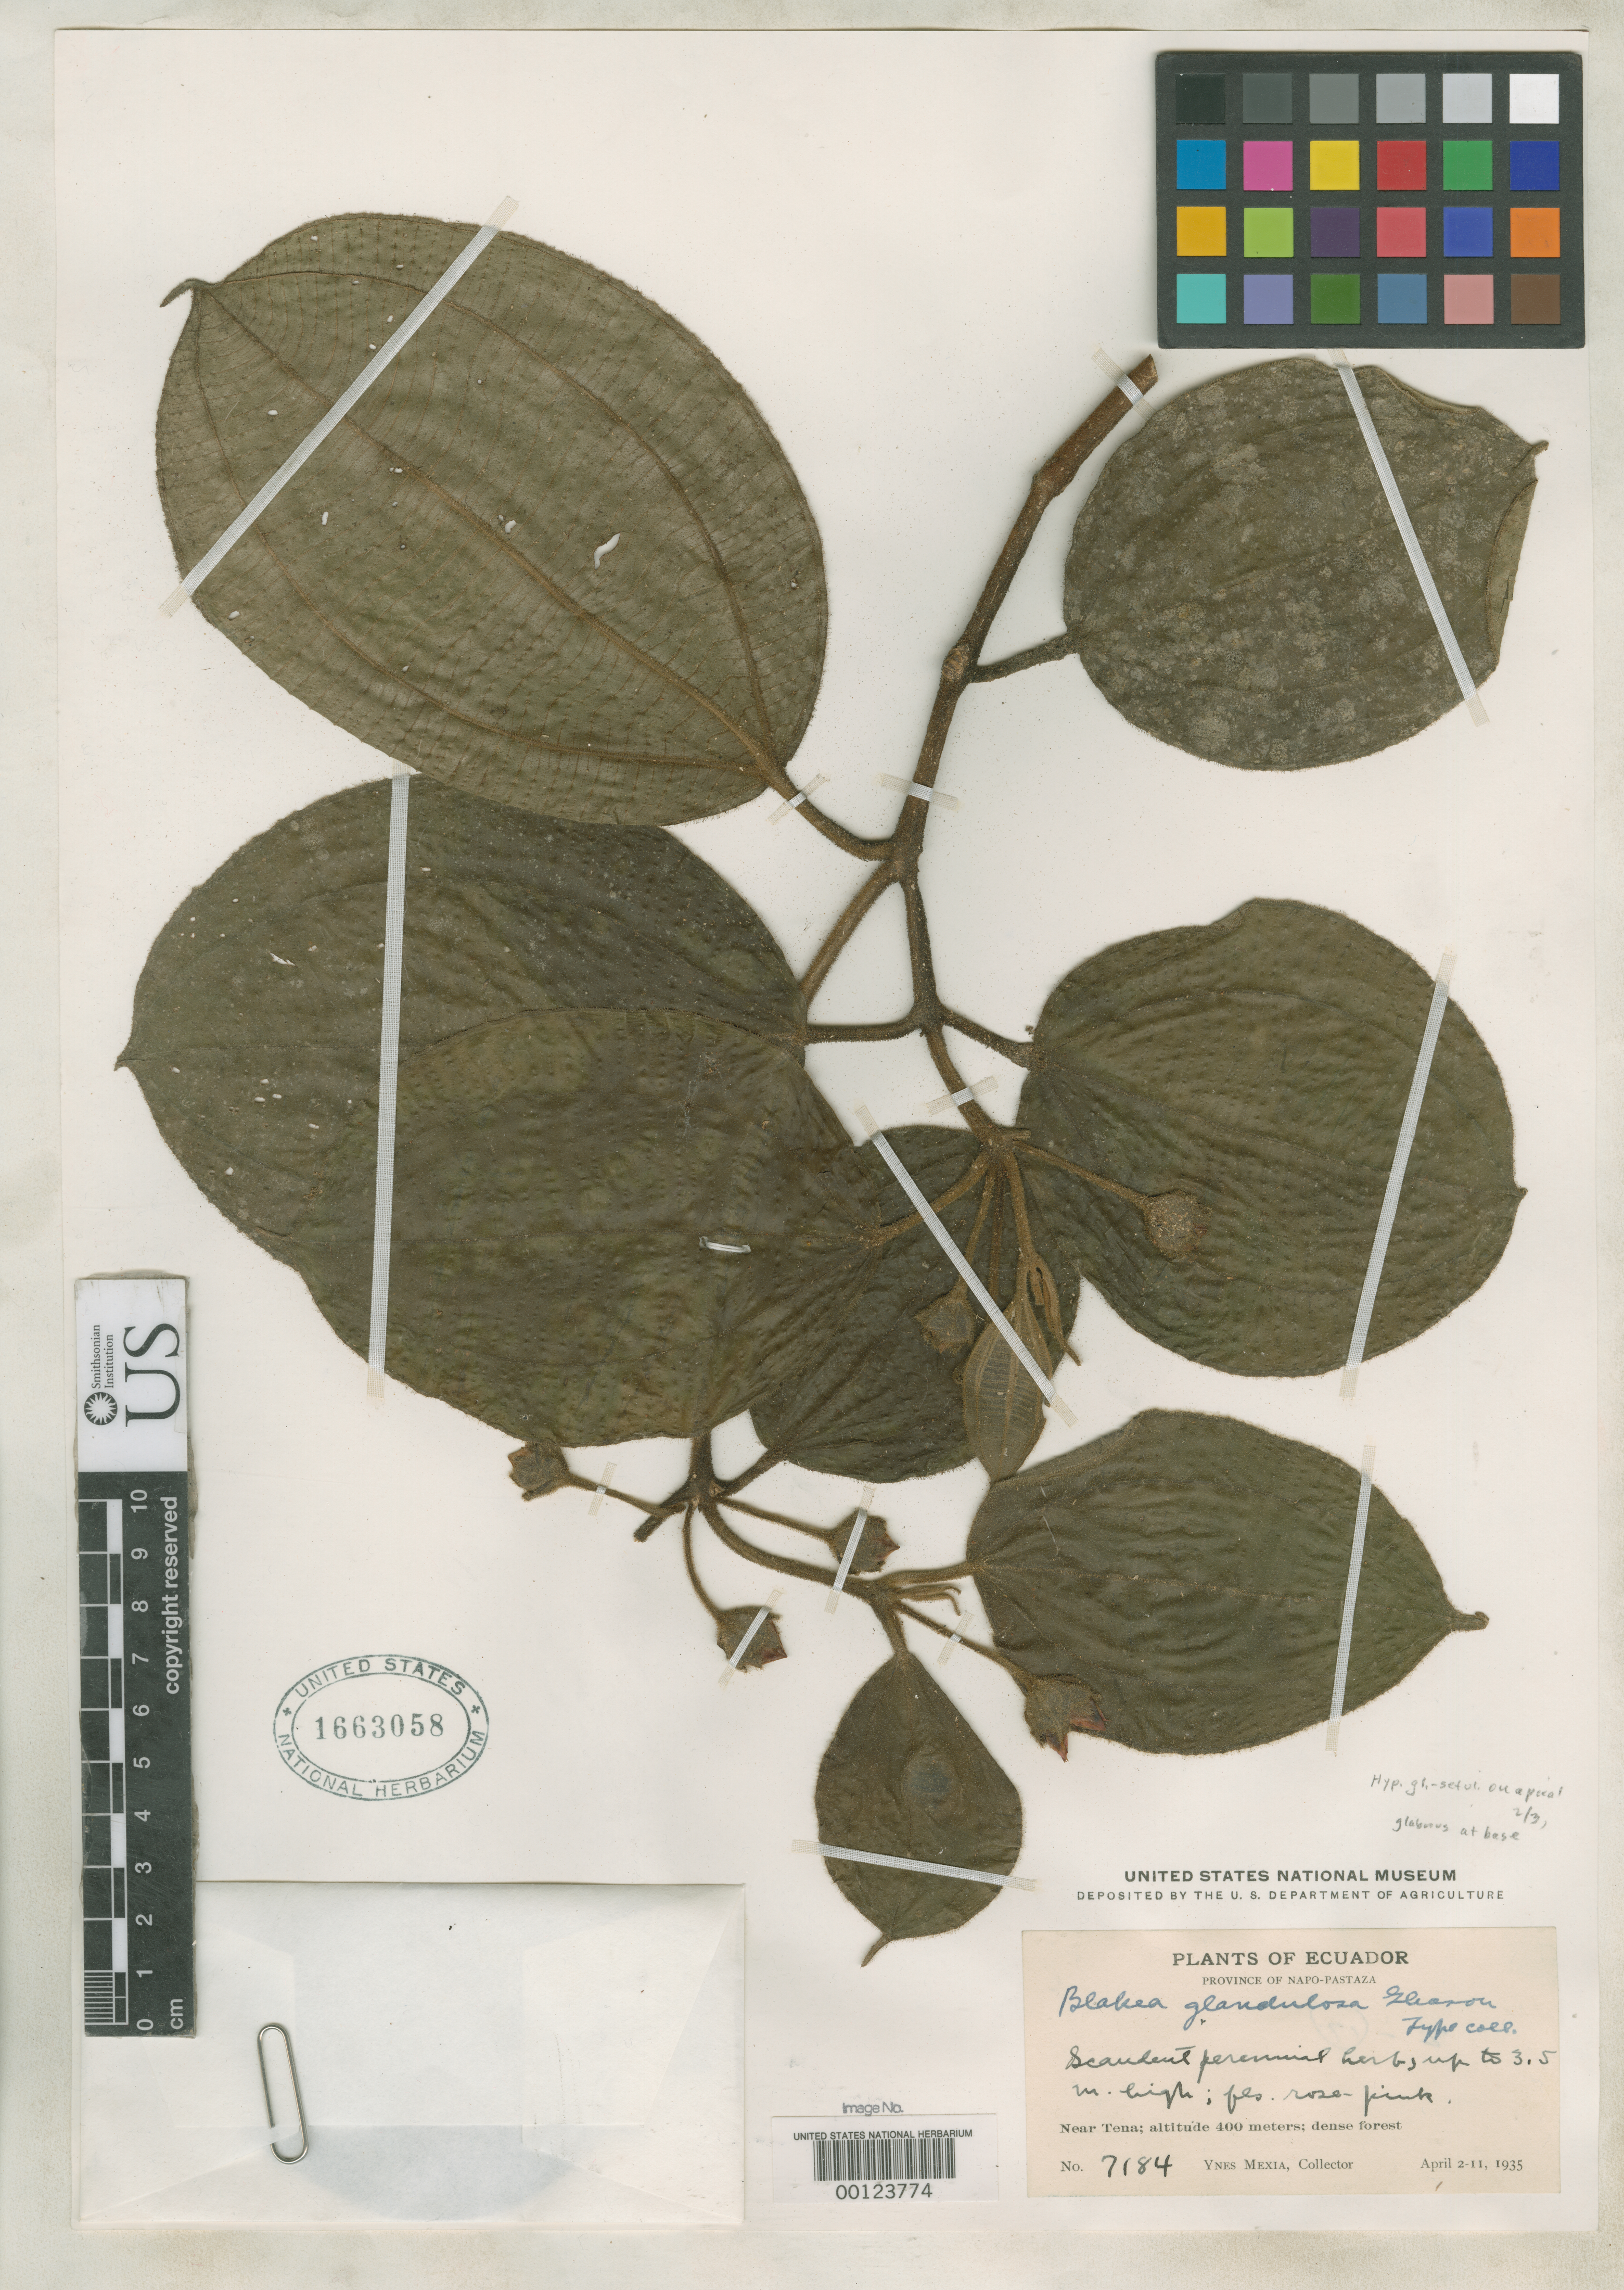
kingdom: Plantae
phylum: Tracheophyta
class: Magnoliopsida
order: Myrtales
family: Melastomataceae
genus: Blakea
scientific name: Blakea glandulosa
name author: Gleason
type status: Isotype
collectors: Y. Mexia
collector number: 7184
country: Ecuador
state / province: Napo / Pastaza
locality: Near Tena.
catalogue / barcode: US 1663058